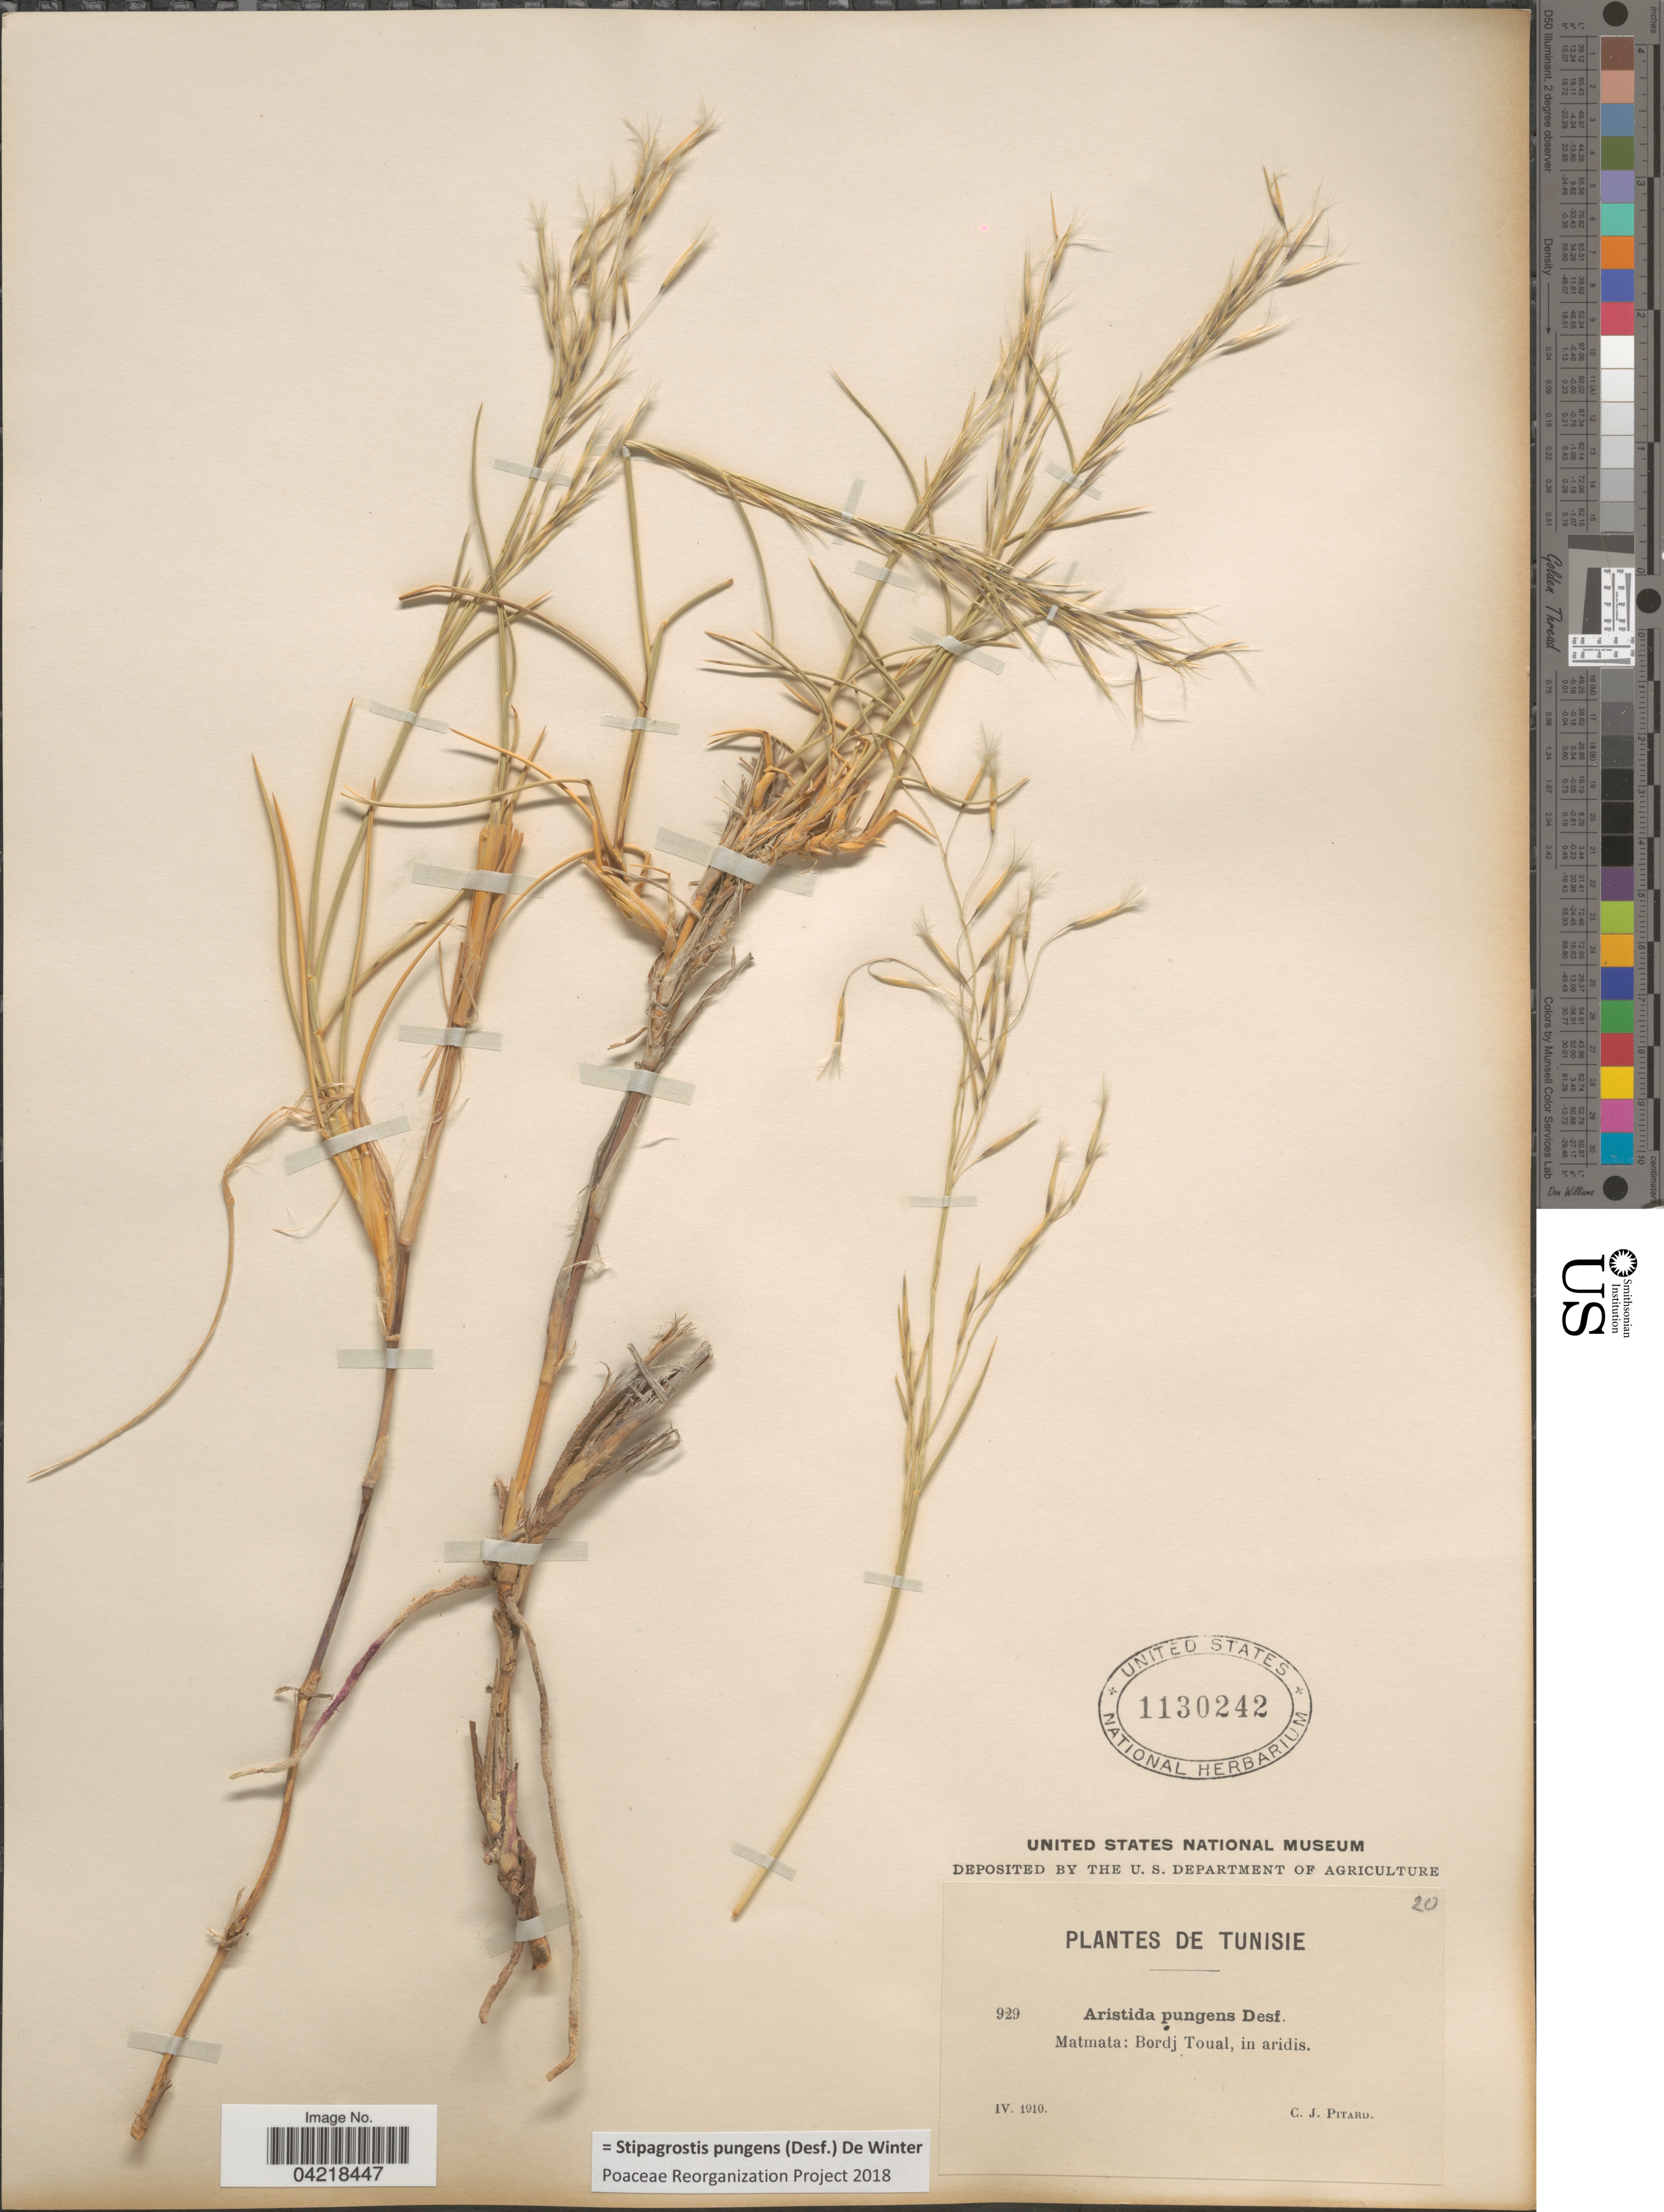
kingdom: Plantae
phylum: Tracheophyta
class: Liliopsida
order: Poales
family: Poaceae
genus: Stipagrostis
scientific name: Stipagrostis pungens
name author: (Desf.) De Winter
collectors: C. Pitard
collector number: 929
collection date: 1910-04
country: Tunisia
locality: Matmata: Bordj Toual, in aridis.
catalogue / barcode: US 1130242